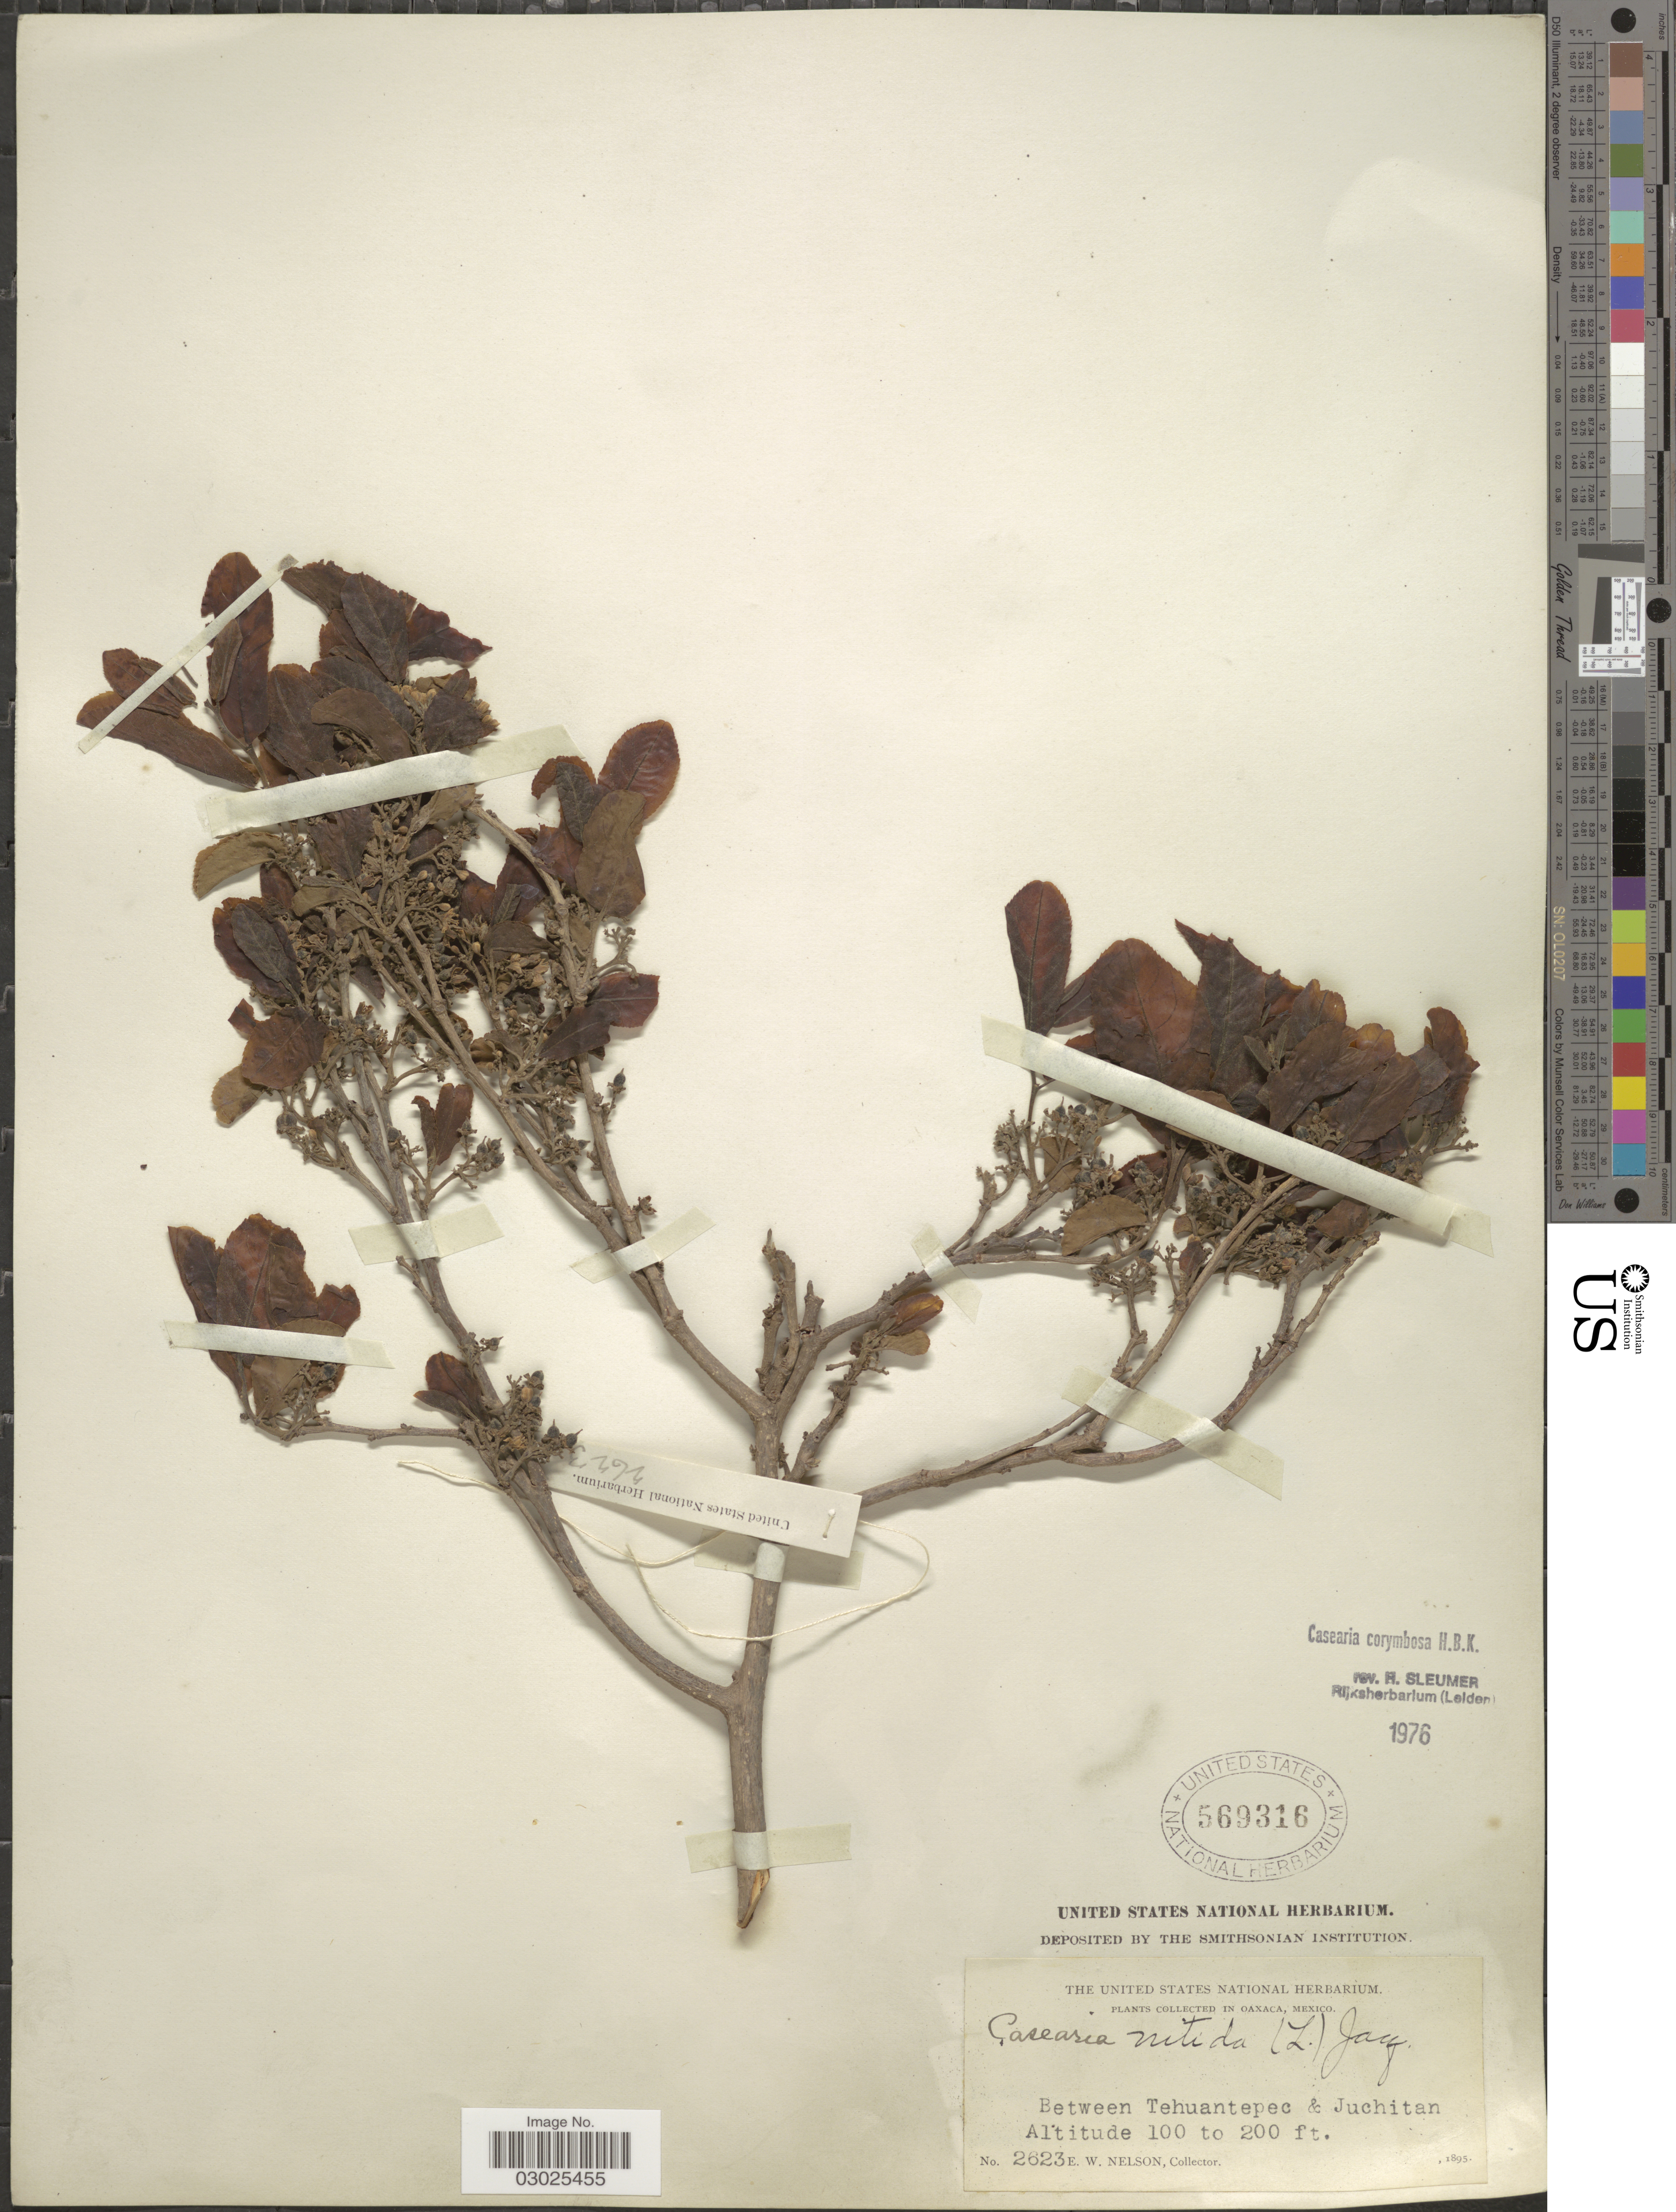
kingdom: Plantae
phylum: Tracheophyta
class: Magnoliopsida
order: Malpighiales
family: Salicaceae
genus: Casearia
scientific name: Casearia corymbosa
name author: Kunth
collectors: E. W. Nelson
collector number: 2623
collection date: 1895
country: Mexico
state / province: Oaxaca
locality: Between Tehuantepec & Juchitan.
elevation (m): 30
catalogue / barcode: US 569316